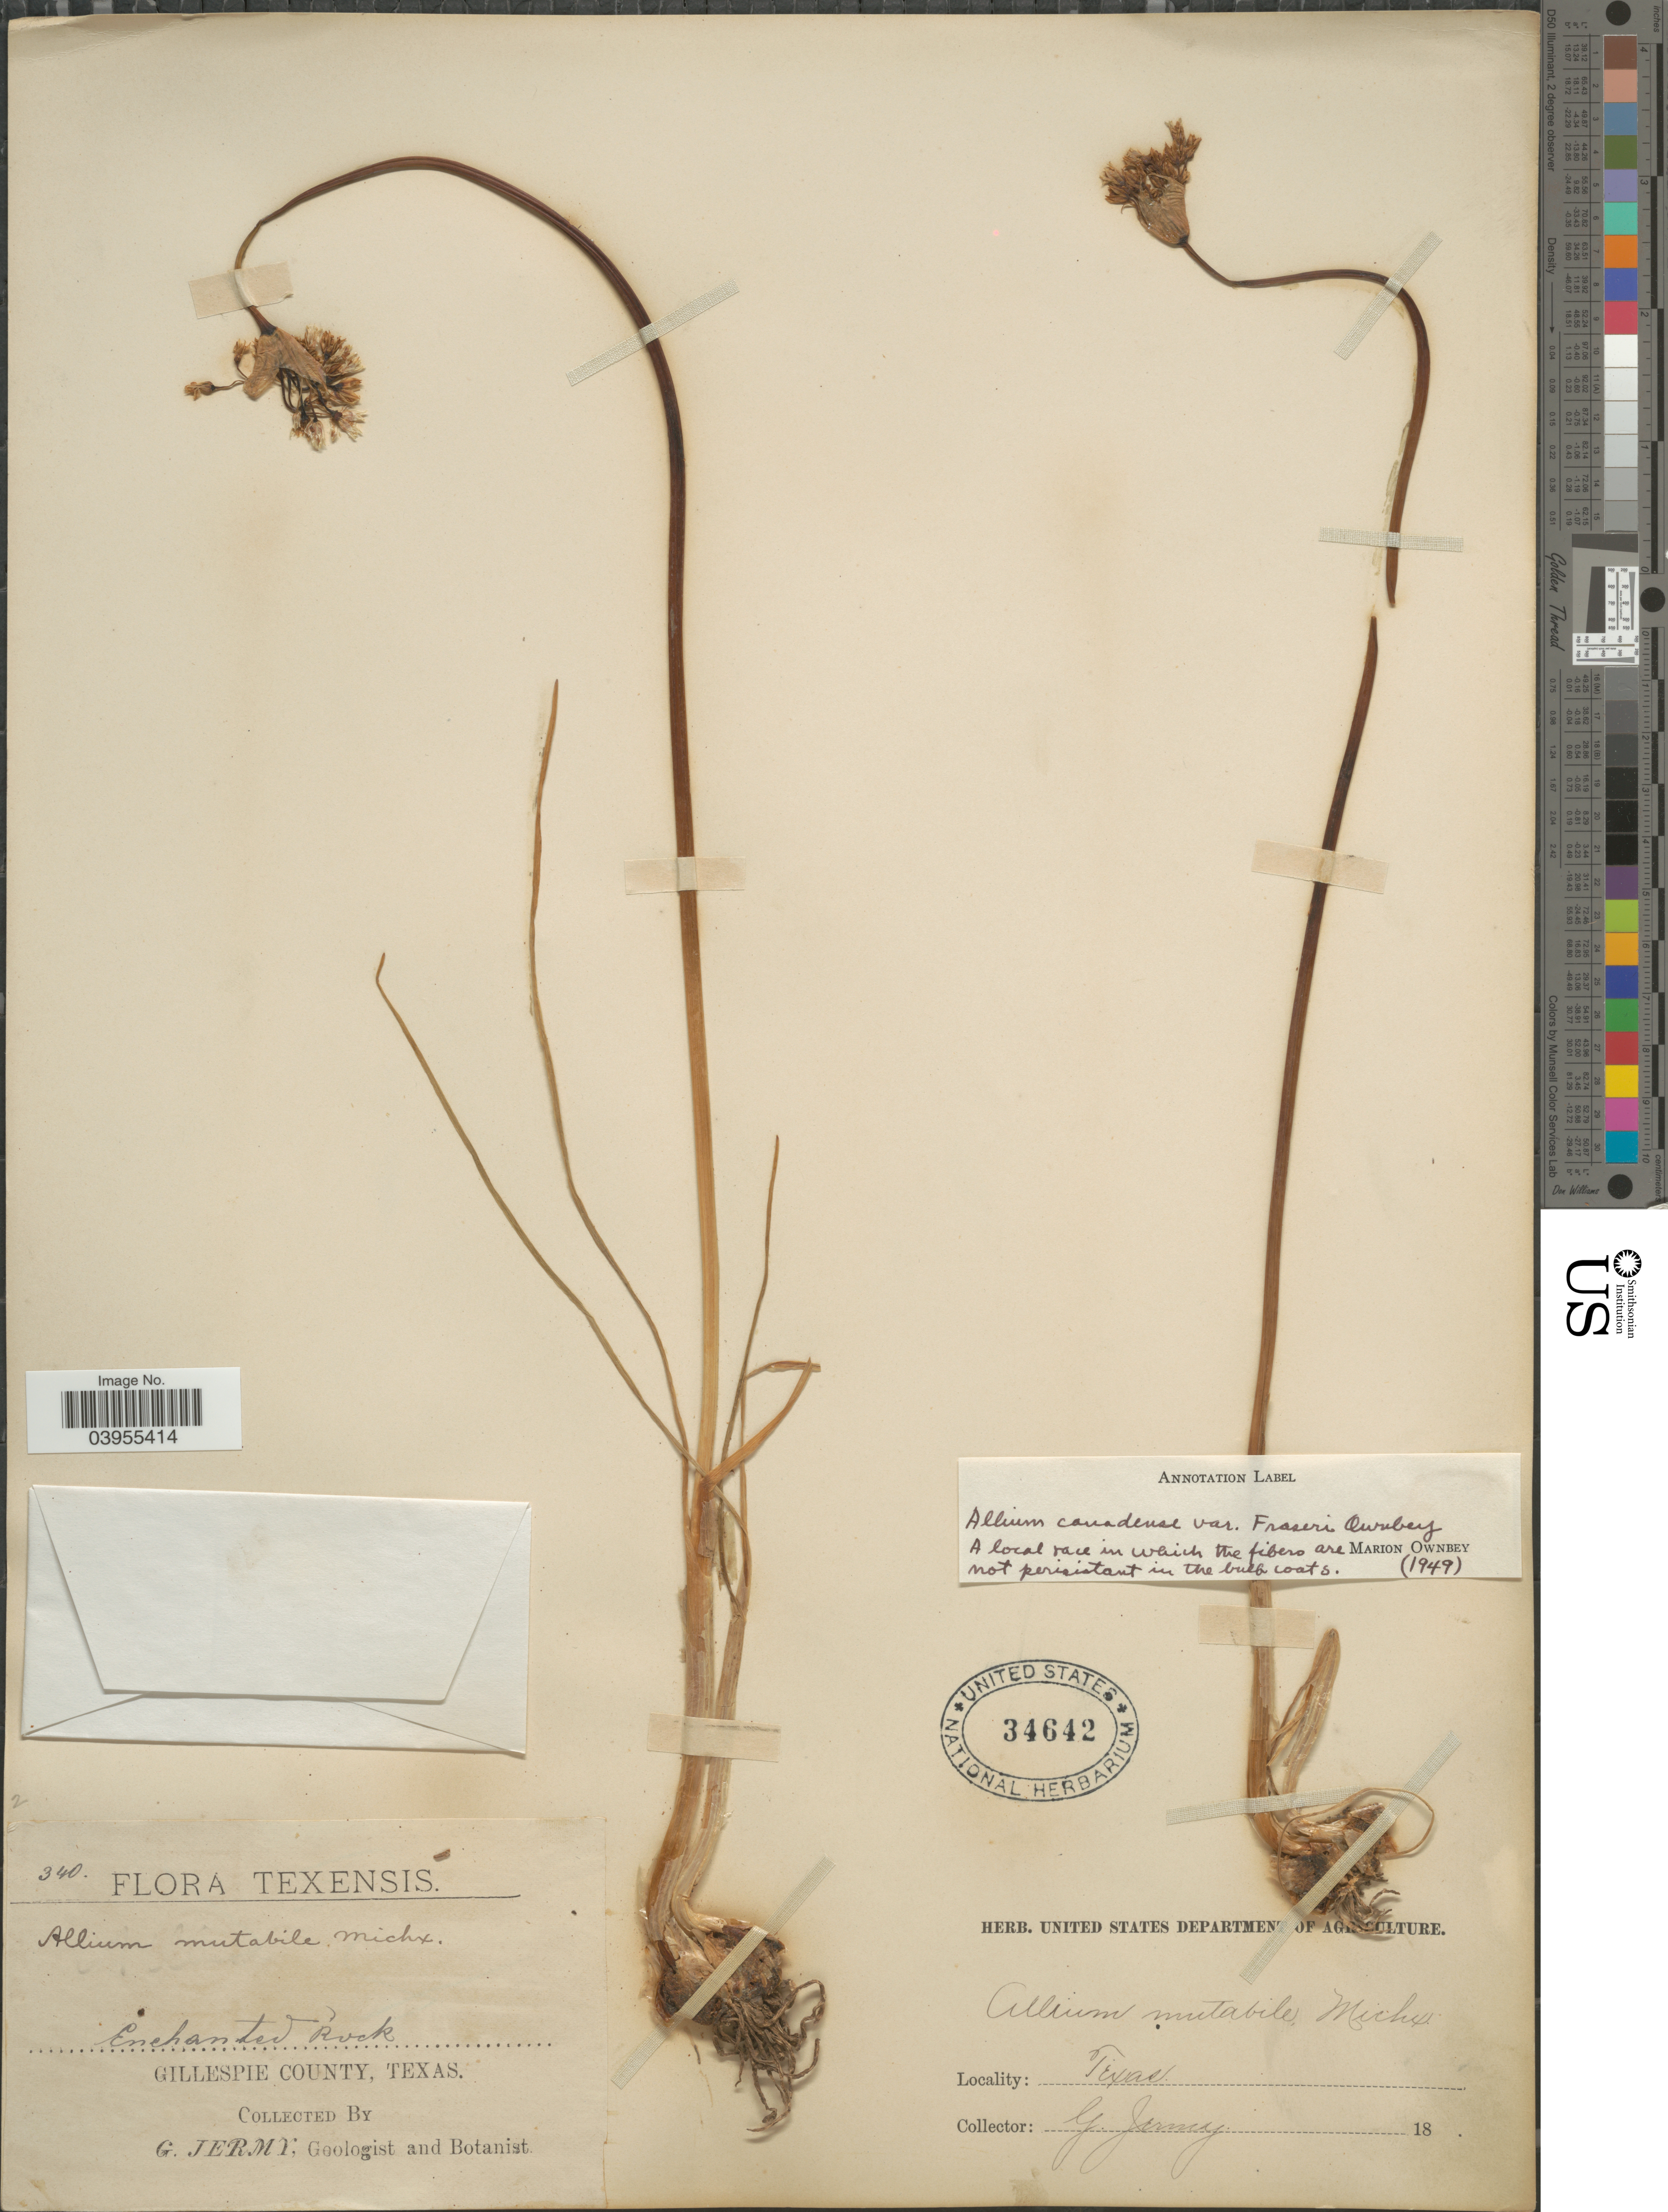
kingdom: Plantae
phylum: Tracheophyta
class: Liliopsida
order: Asparagales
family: Amaryllidaceae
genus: Allium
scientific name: Allium canadense var. fraseri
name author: Ownbey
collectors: G. Jermy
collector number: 340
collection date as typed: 18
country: United States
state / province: Texas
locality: Enchanted Rock. Gillespie County.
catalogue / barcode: US 34642